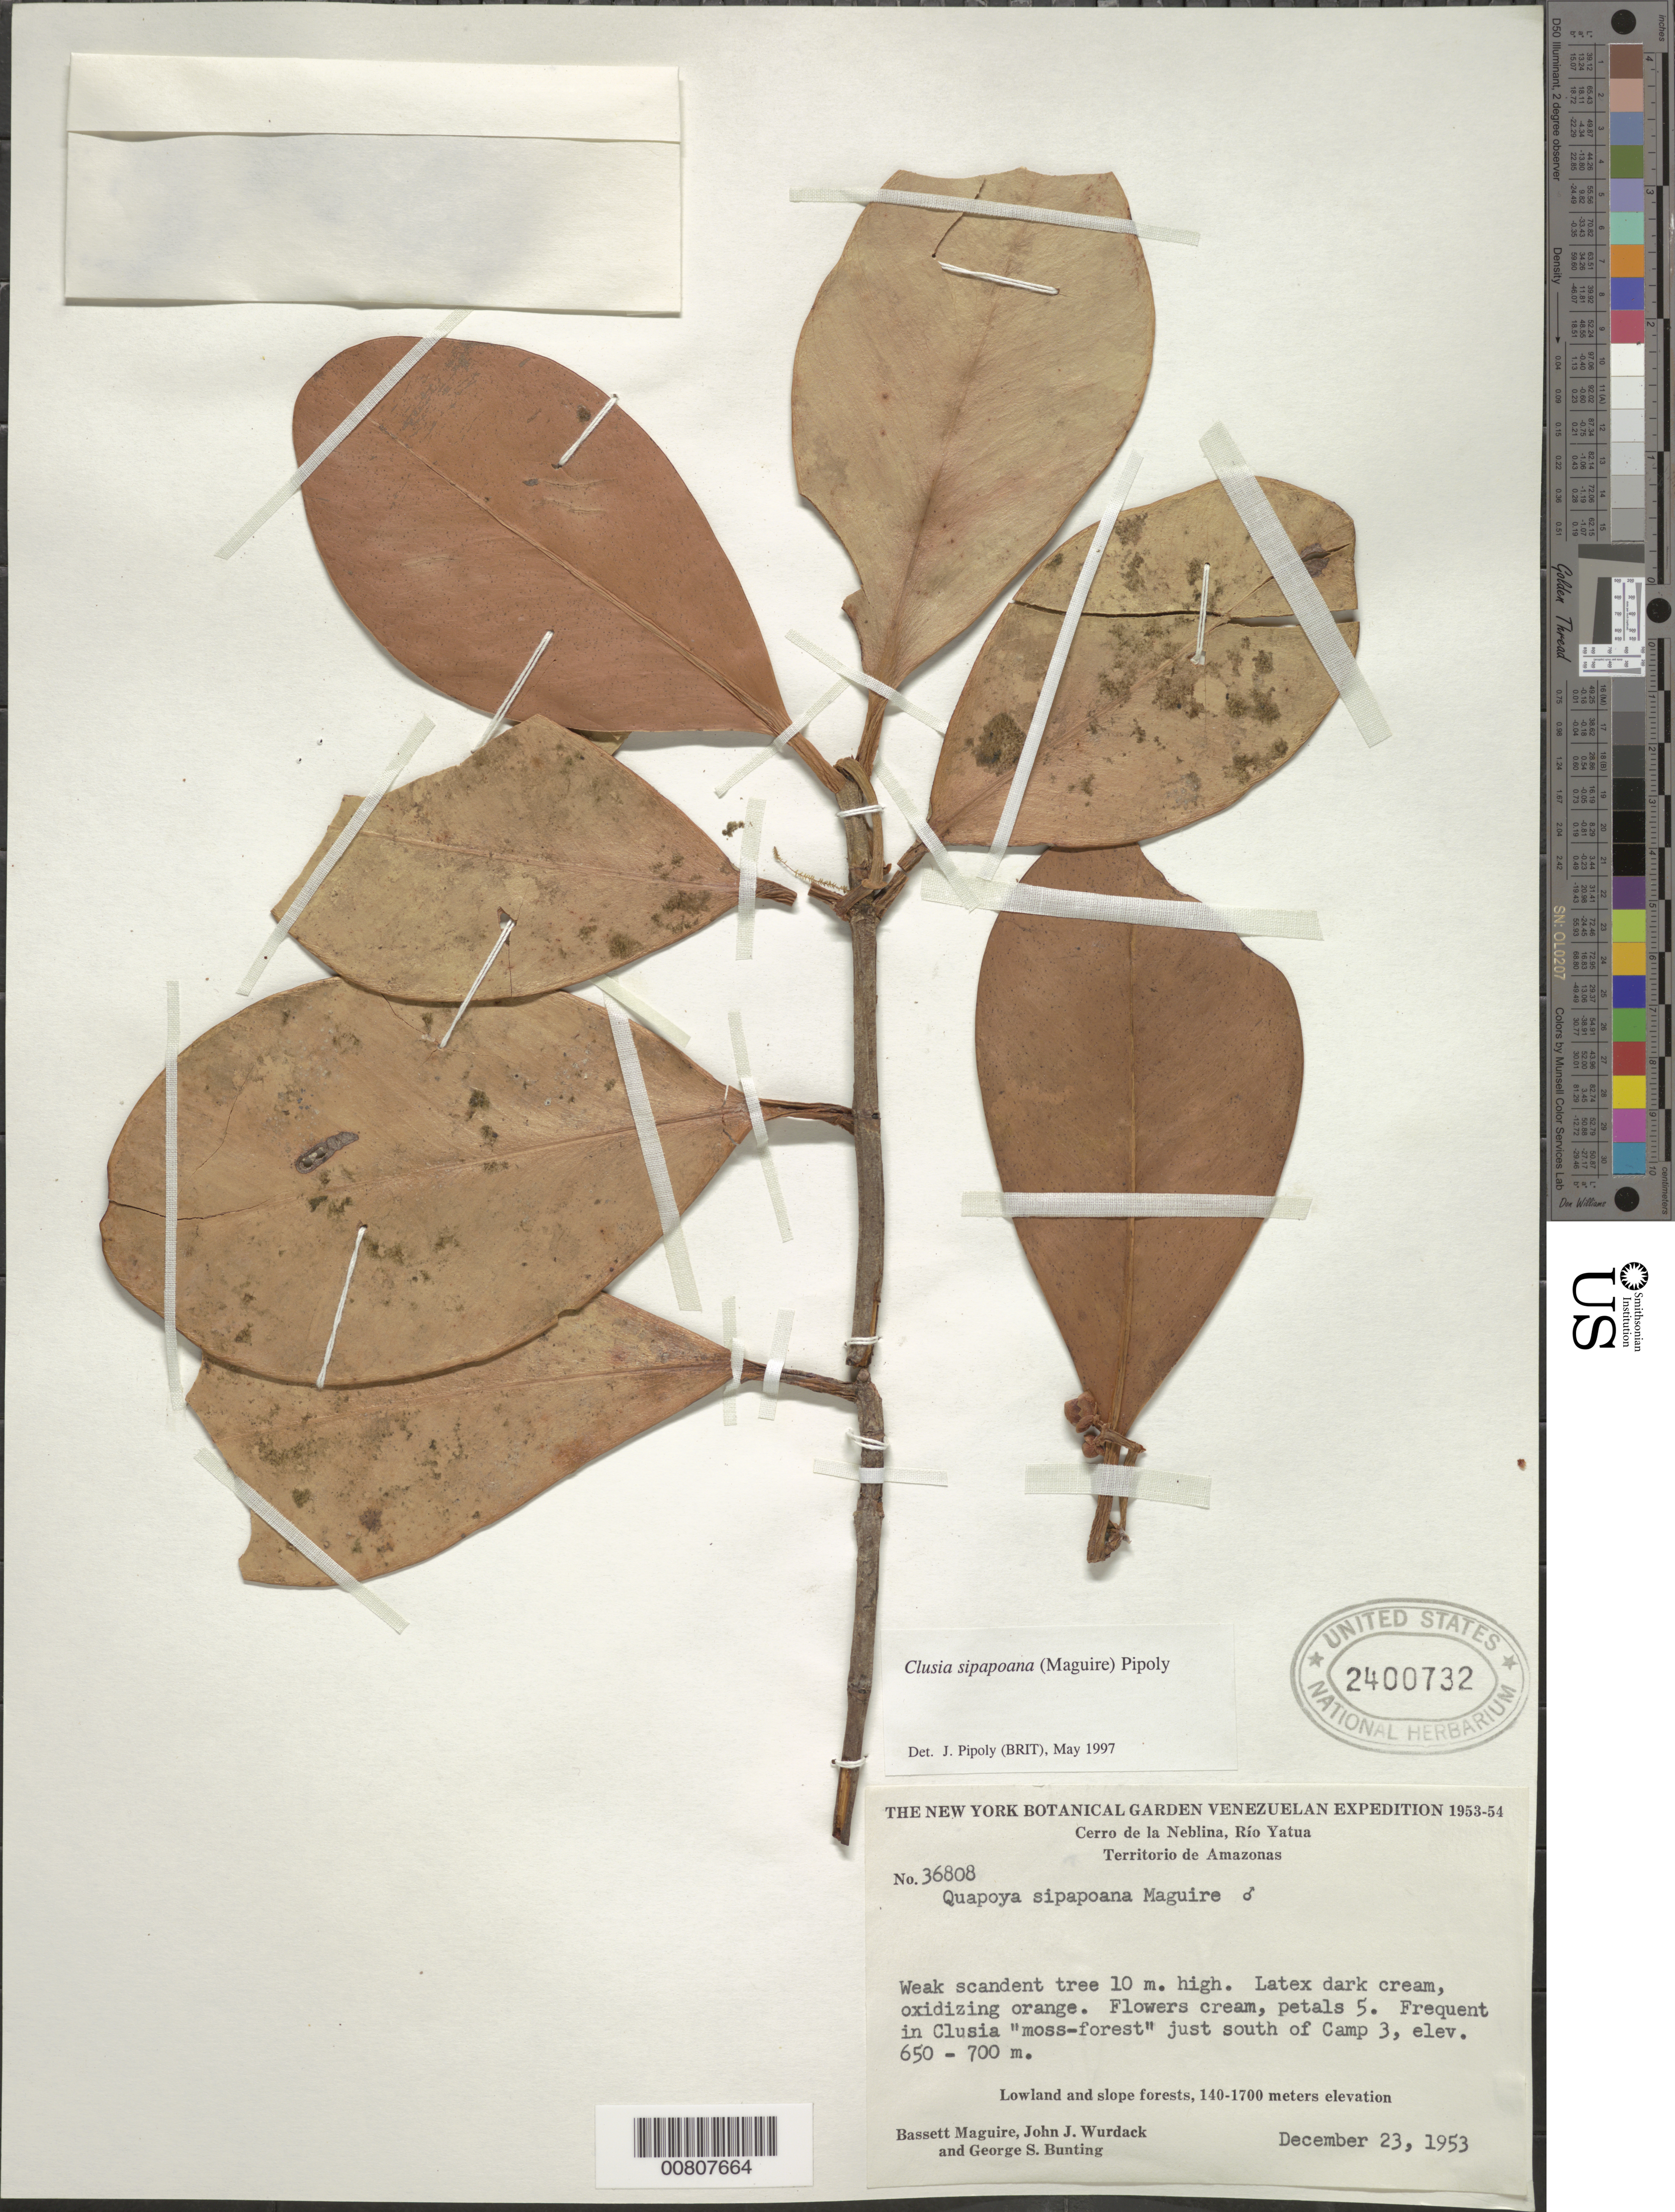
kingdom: Plantae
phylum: Tracheophyta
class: Magnoliopsida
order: Malpighiales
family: Clusiaceae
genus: Clusia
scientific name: Clusia sipapoana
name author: (Maguire) Pipoly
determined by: Pipoly, J. J., III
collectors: B. Maguire, J. J. Wurdack & G. S. Bunting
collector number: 36808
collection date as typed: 23-Dec-53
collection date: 1953-12-23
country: Venezuela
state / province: Amazonas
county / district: Río Negro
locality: Cerro de la Neblina, Río Yatua, Camps 2-3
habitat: Clusia "moss-forest" just south of Camp 3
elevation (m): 650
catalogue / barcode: US 2400732